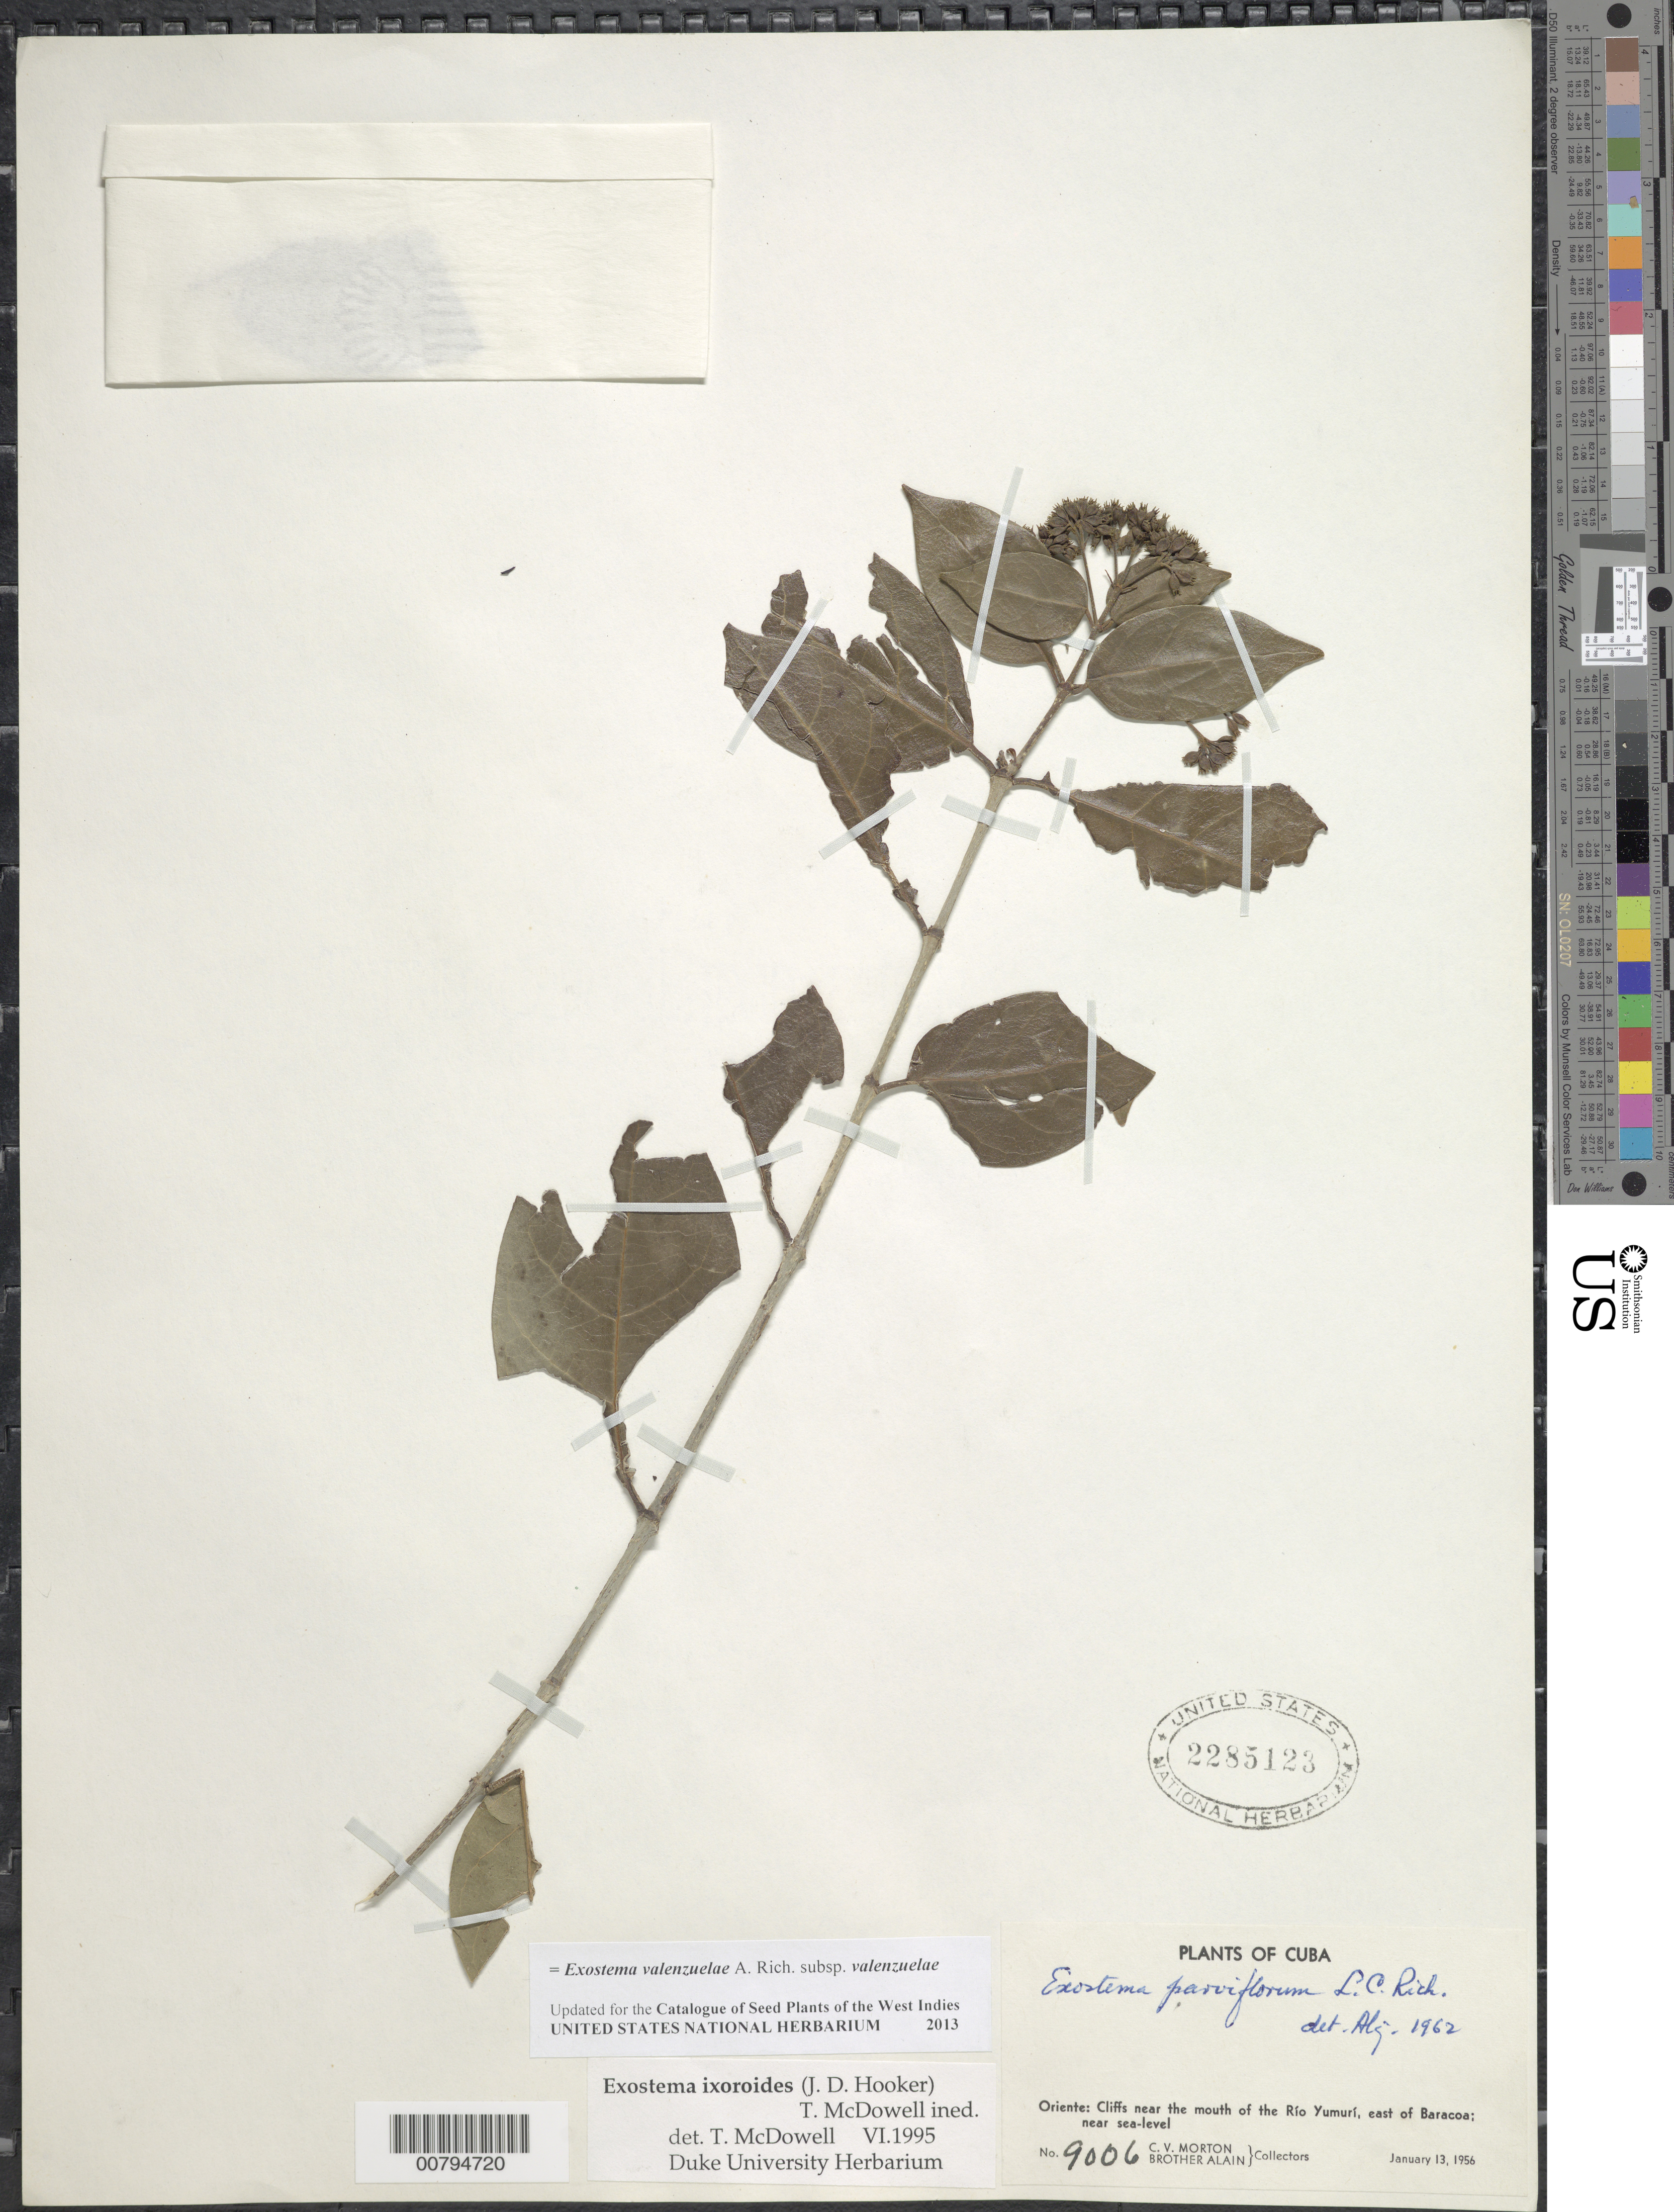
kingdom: Plantae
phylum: Tracheophyta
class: Magnoliopsida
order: Gentianales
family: Rubiaceae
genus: Exostema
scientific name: Exostema valenzuelae subsp. valenzuelae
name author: A. Rich.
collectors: C. V. Morton & A. H. Liogier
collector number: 9006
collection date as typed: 13 Jan 1956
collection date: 1956-01-13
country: Cuba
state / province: Oriente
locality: Cliffs near the mouth of the Rio Yumuri, east of Baracoa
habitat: On cliffs near river mouth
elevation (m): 0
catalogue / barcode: US 2285123